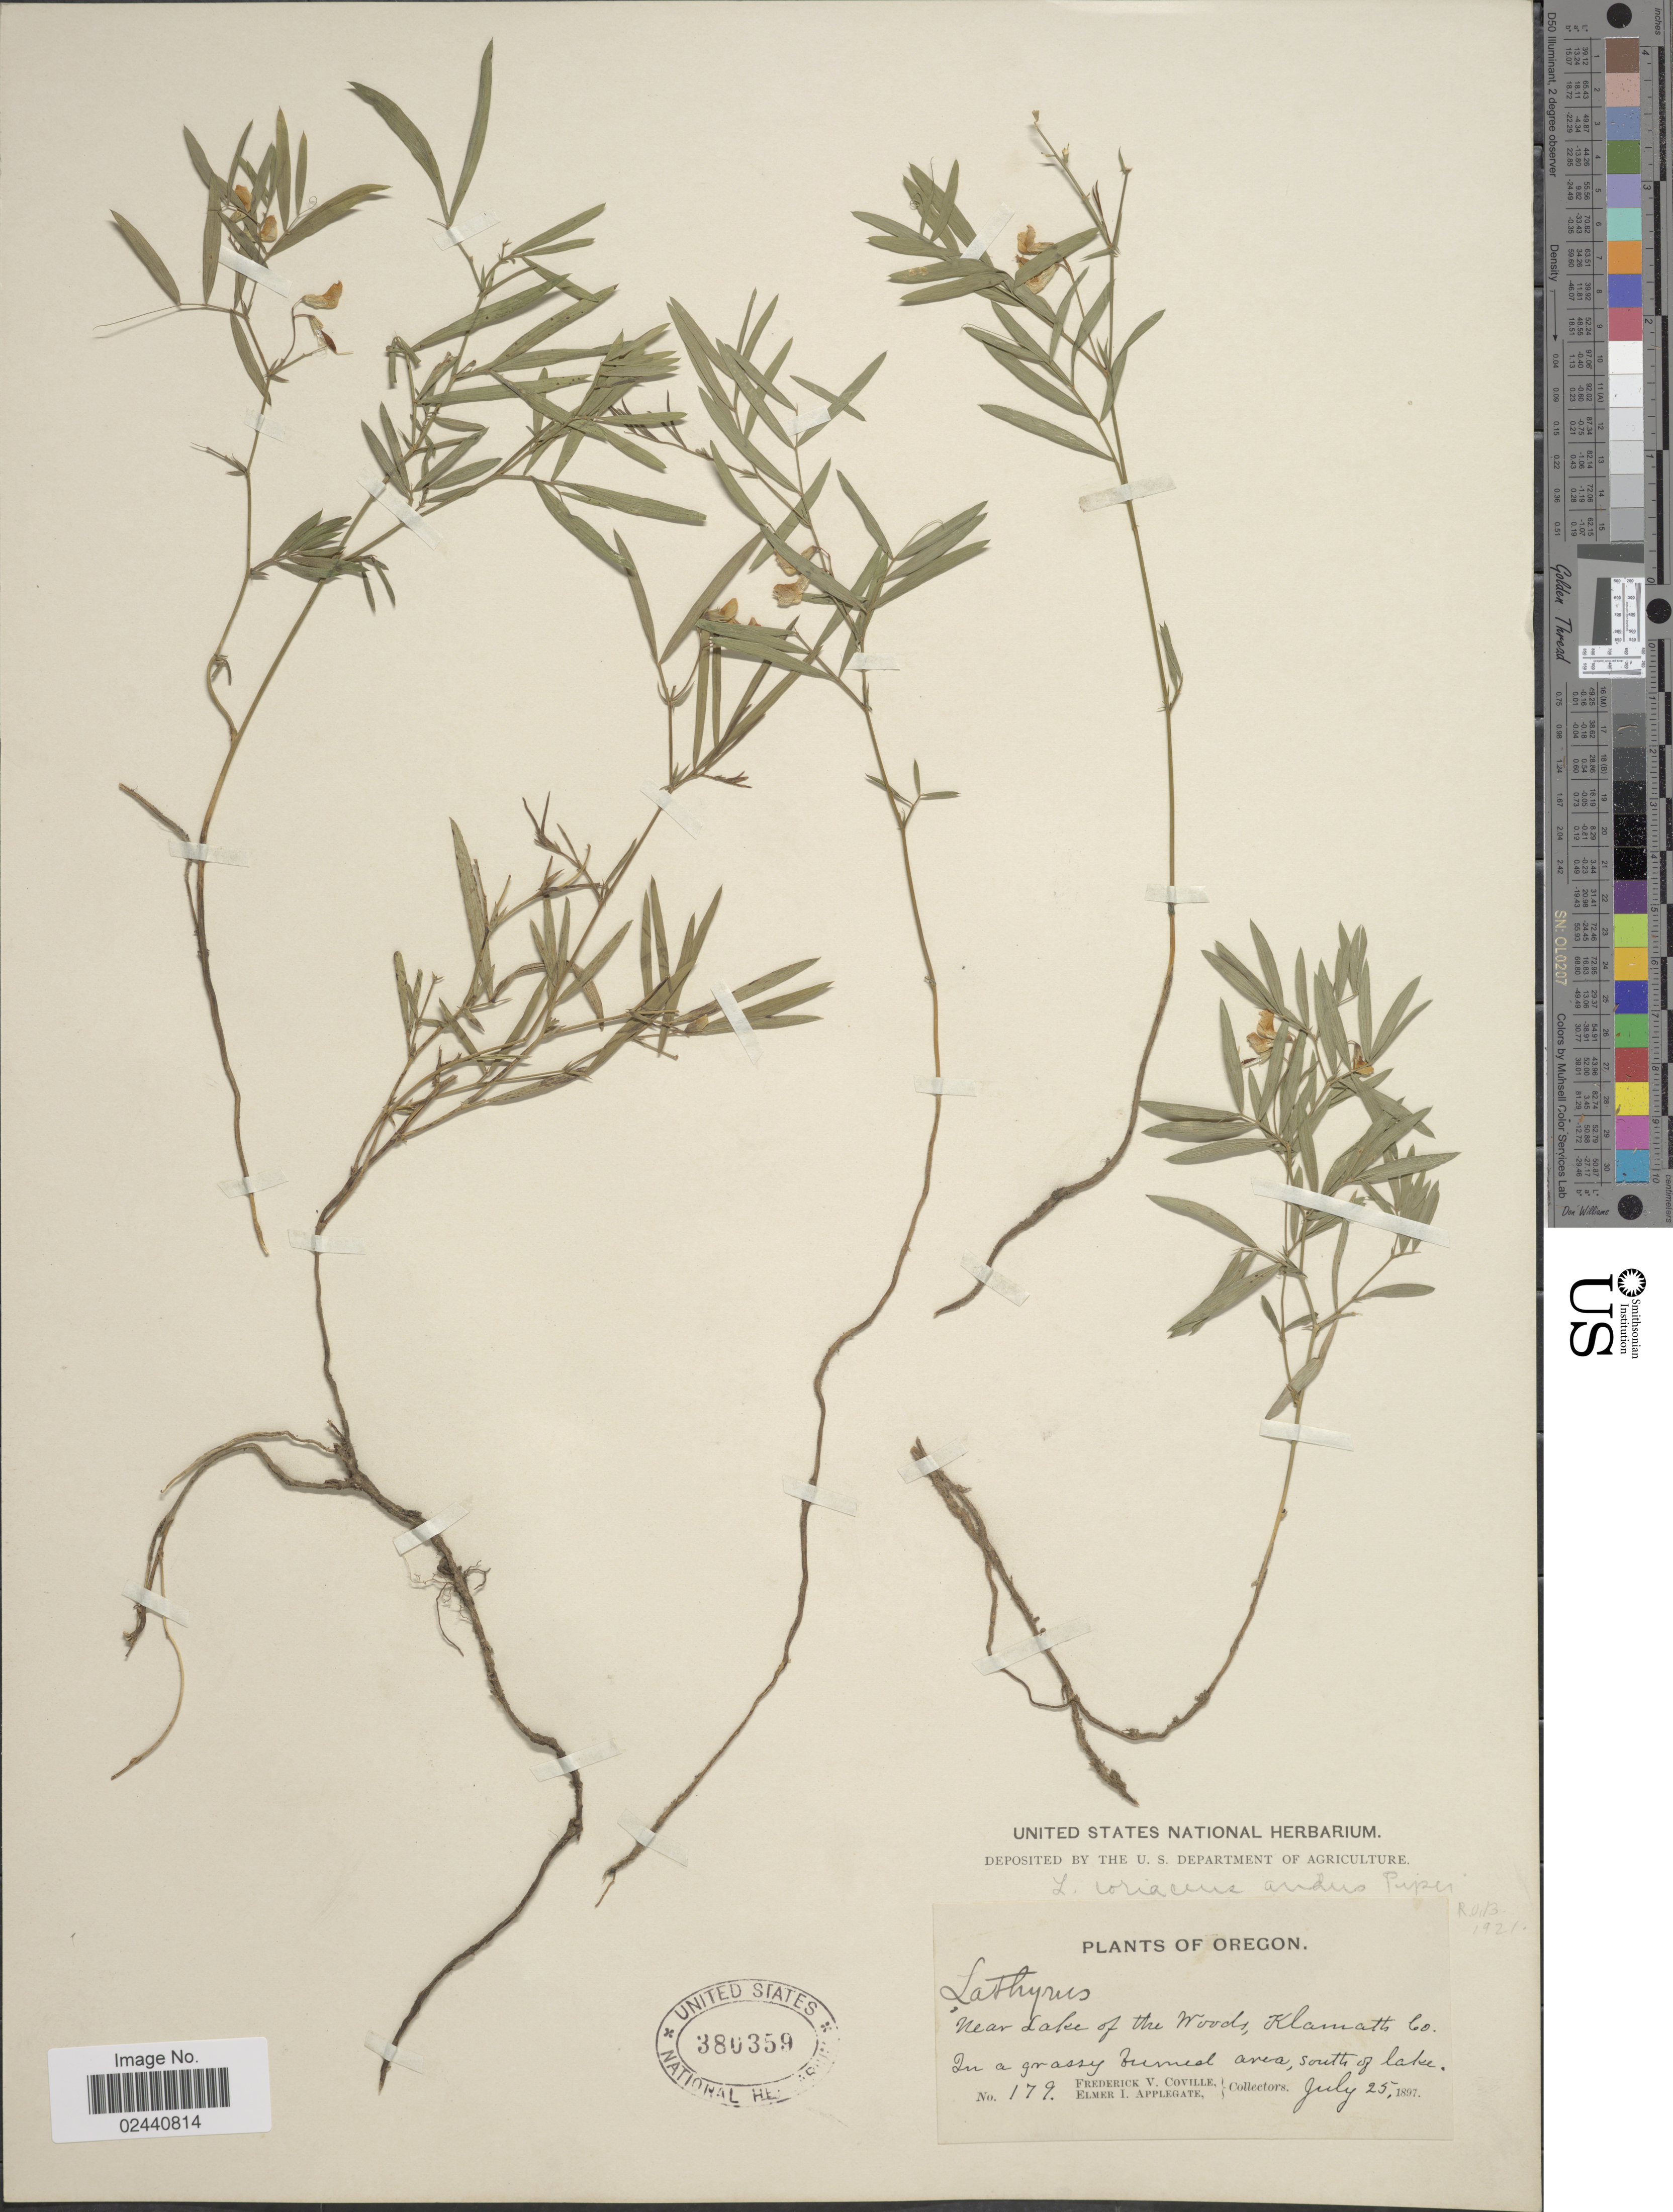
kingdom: Plantae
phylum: Tracheophyta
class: Magnoliopsida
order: Fabales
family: Fabaceae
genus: Lathyrus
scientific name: Lathyrus lanszwertii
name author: Kellogg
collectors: F. V. Coville & E. I. Applegate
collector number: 179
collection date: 1897-07-25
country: United States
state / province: Oregon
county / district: Klamath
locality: Klamath Co., south of lake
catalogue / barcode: US 380359